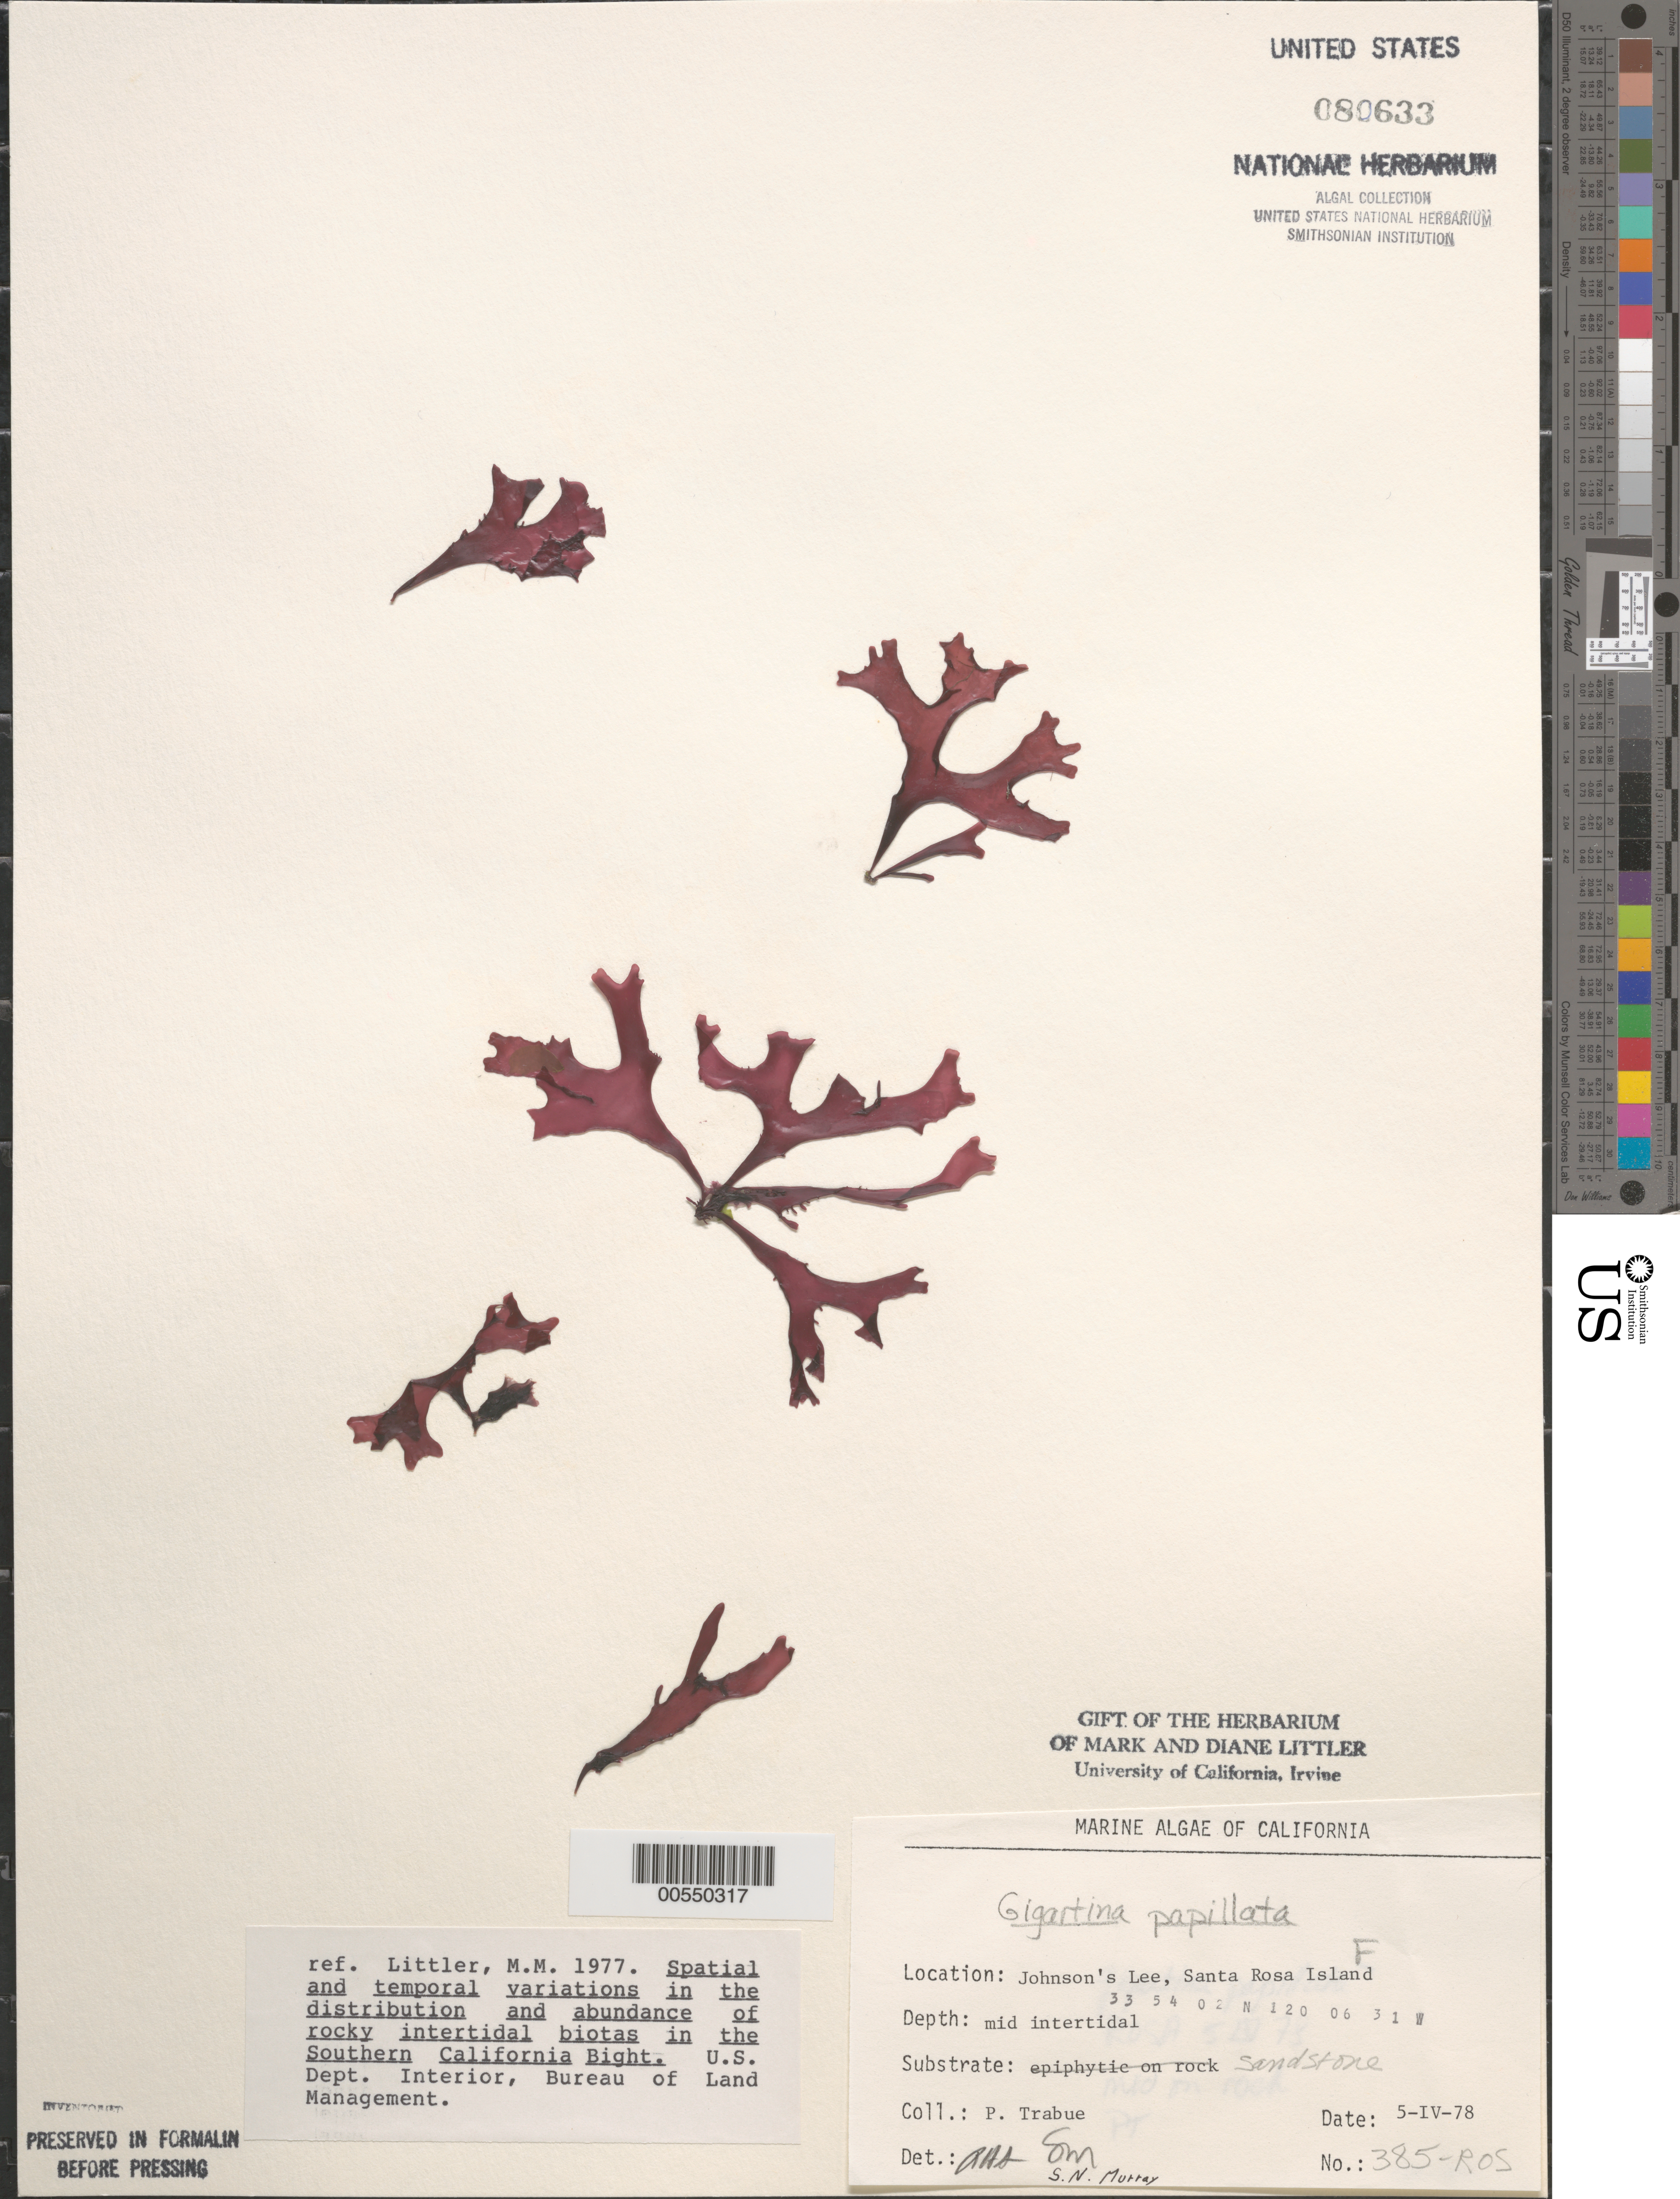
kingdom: Plantae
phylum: Rhodophyta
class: Florideophyceae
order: Gigartinales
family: Phyllophoraceae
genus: Mastocarpus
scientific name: Mastocarpus papillatus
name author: (C. Agardh) Kütz.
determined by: Algae name updating Project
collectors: P. J. Trabue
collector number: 385-ros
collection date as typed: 05 Apr 1978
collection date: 1978-04-05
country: United States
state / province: California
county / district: Santa Barbara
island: Santa Rosa Island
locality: Johnson's Lee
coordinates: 33 54 02 N, 120 06 31 W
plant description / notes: BLM-SOCALBIGHT Rocky Intertidal Survey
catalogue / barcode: US 80633